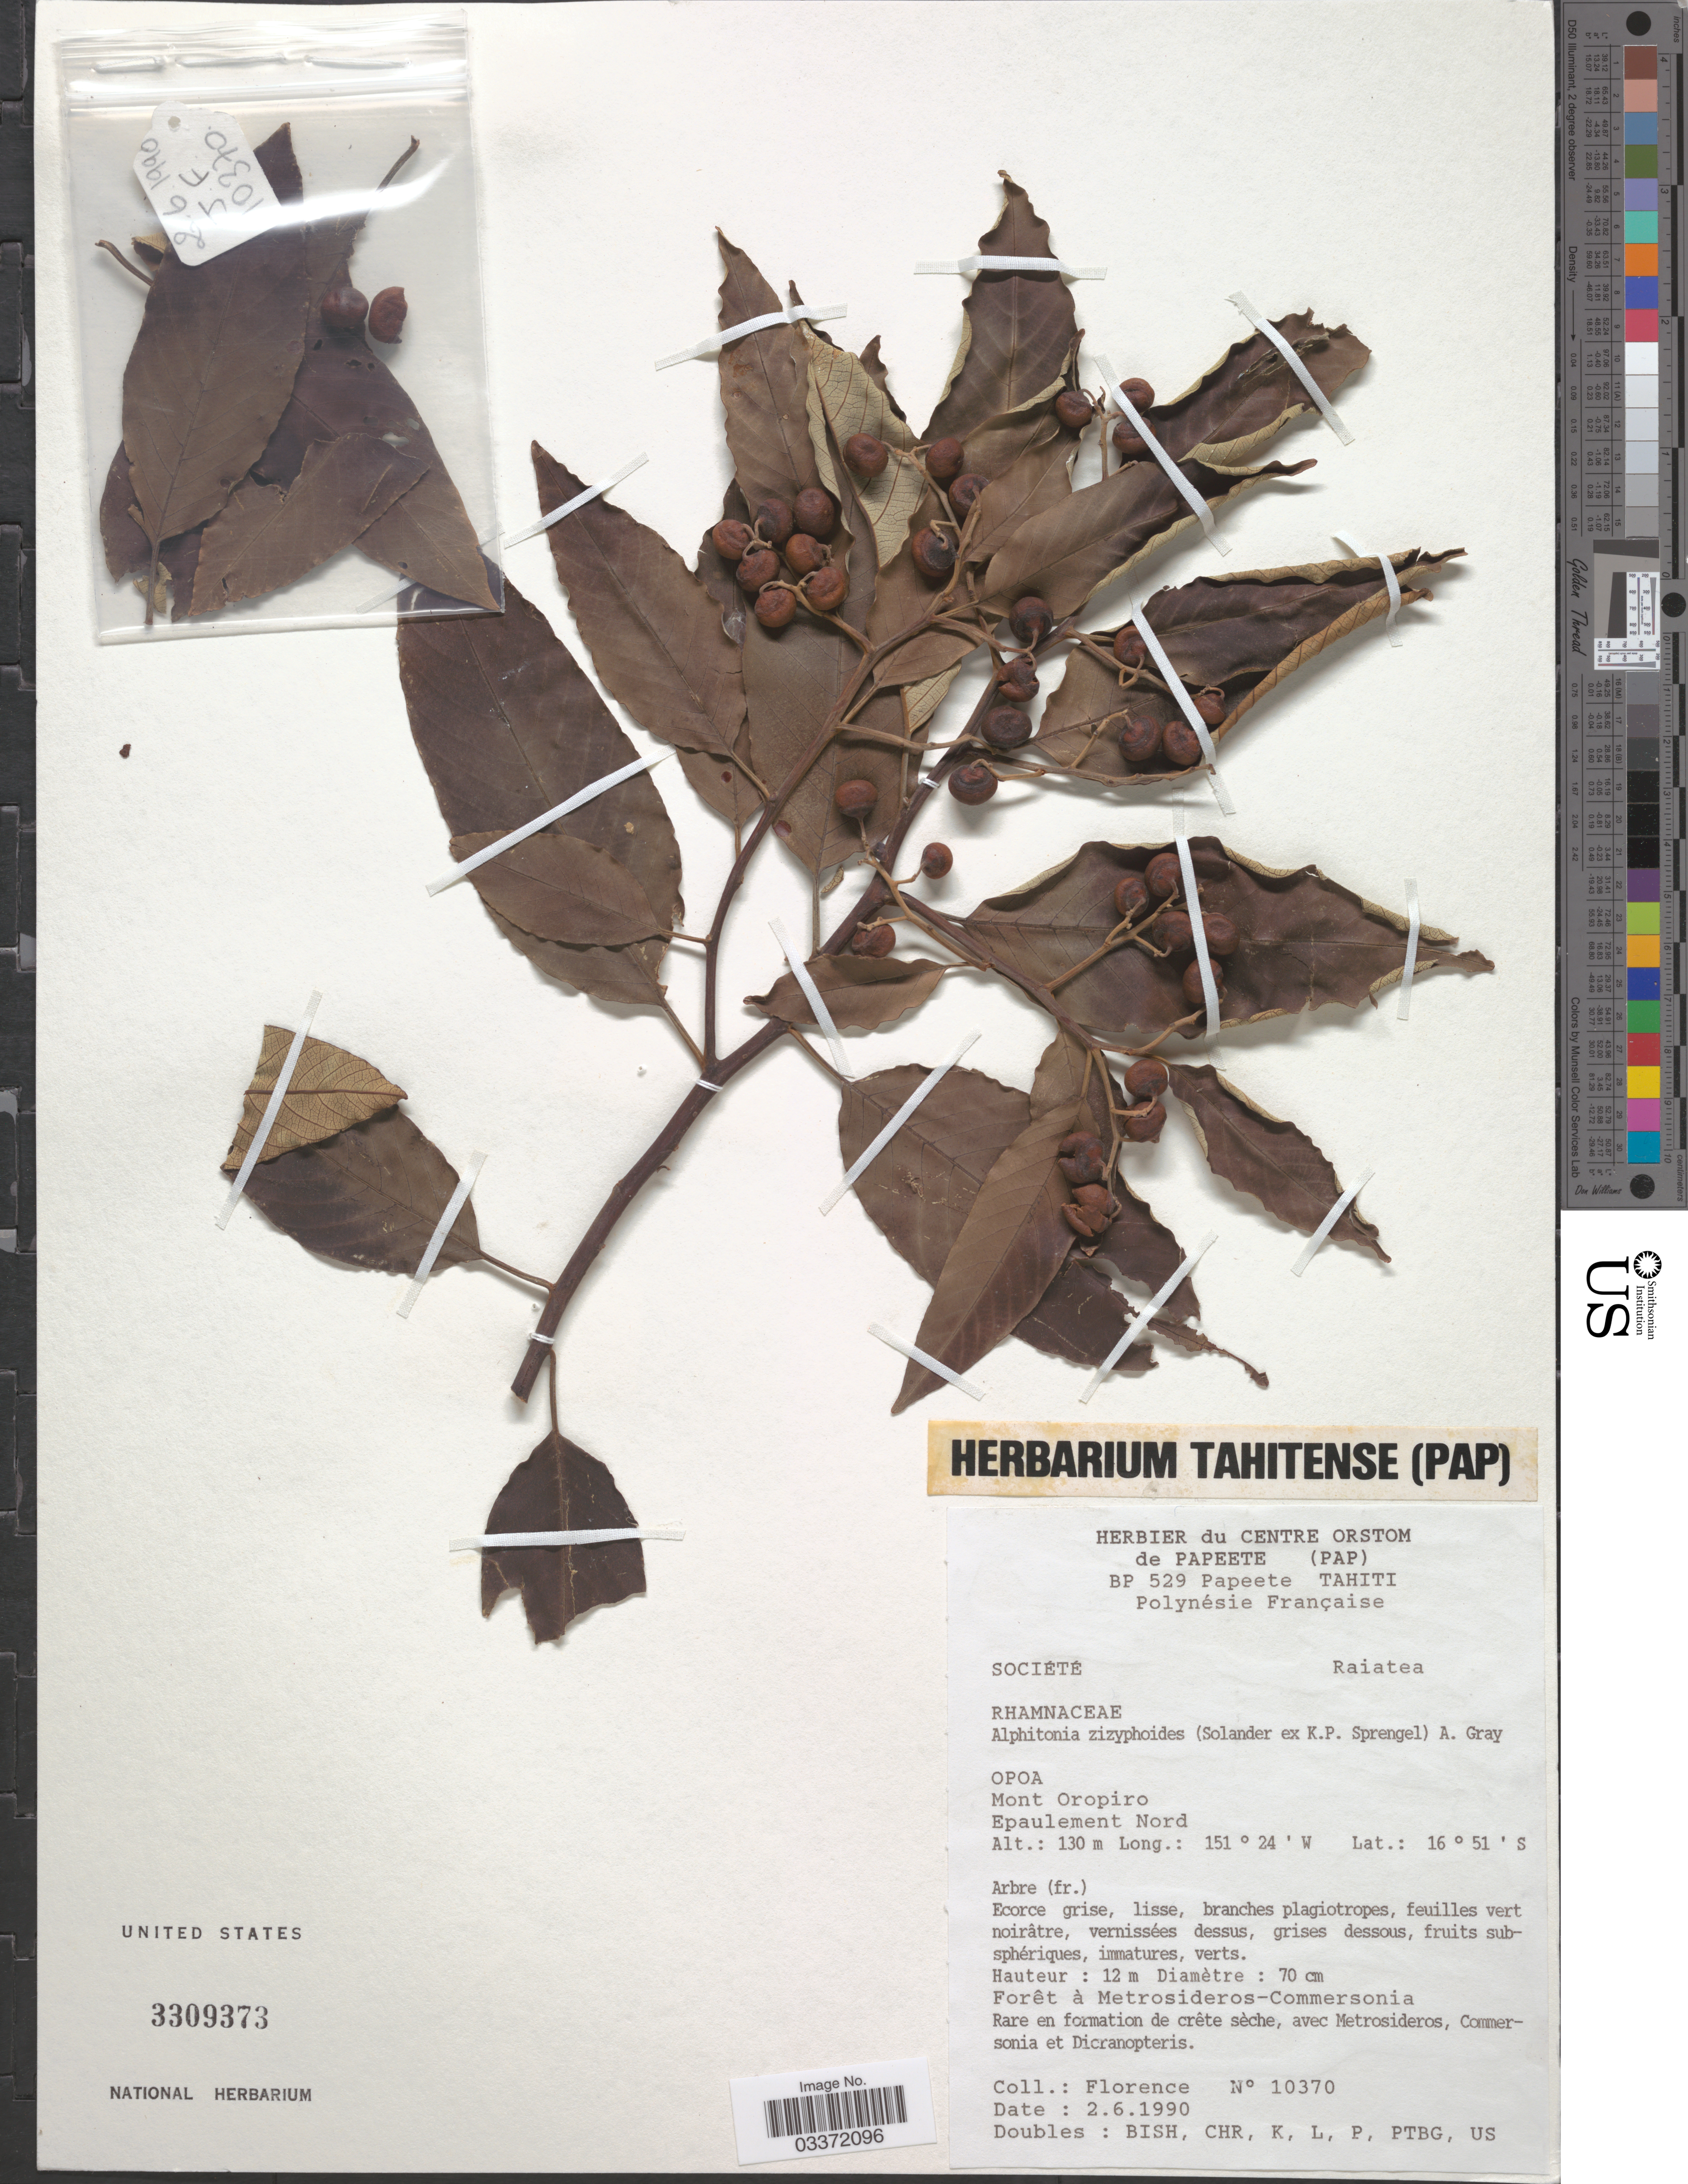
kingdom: Plantae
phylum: Tracheophyta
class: Magnoliopsida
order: Rosales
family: Rhamnaceae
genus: Alphitonia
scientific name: Alphitonia zizyphoides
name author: (Sol. ex Spreng.) A. Gray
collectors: -. Florence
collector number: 10370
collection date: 1990-06-02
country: French Polynesia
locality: Société, Raiatea, Opoa, Mont Oropiro, Epaulement Nord.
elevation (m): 130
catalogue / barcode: US 3309373